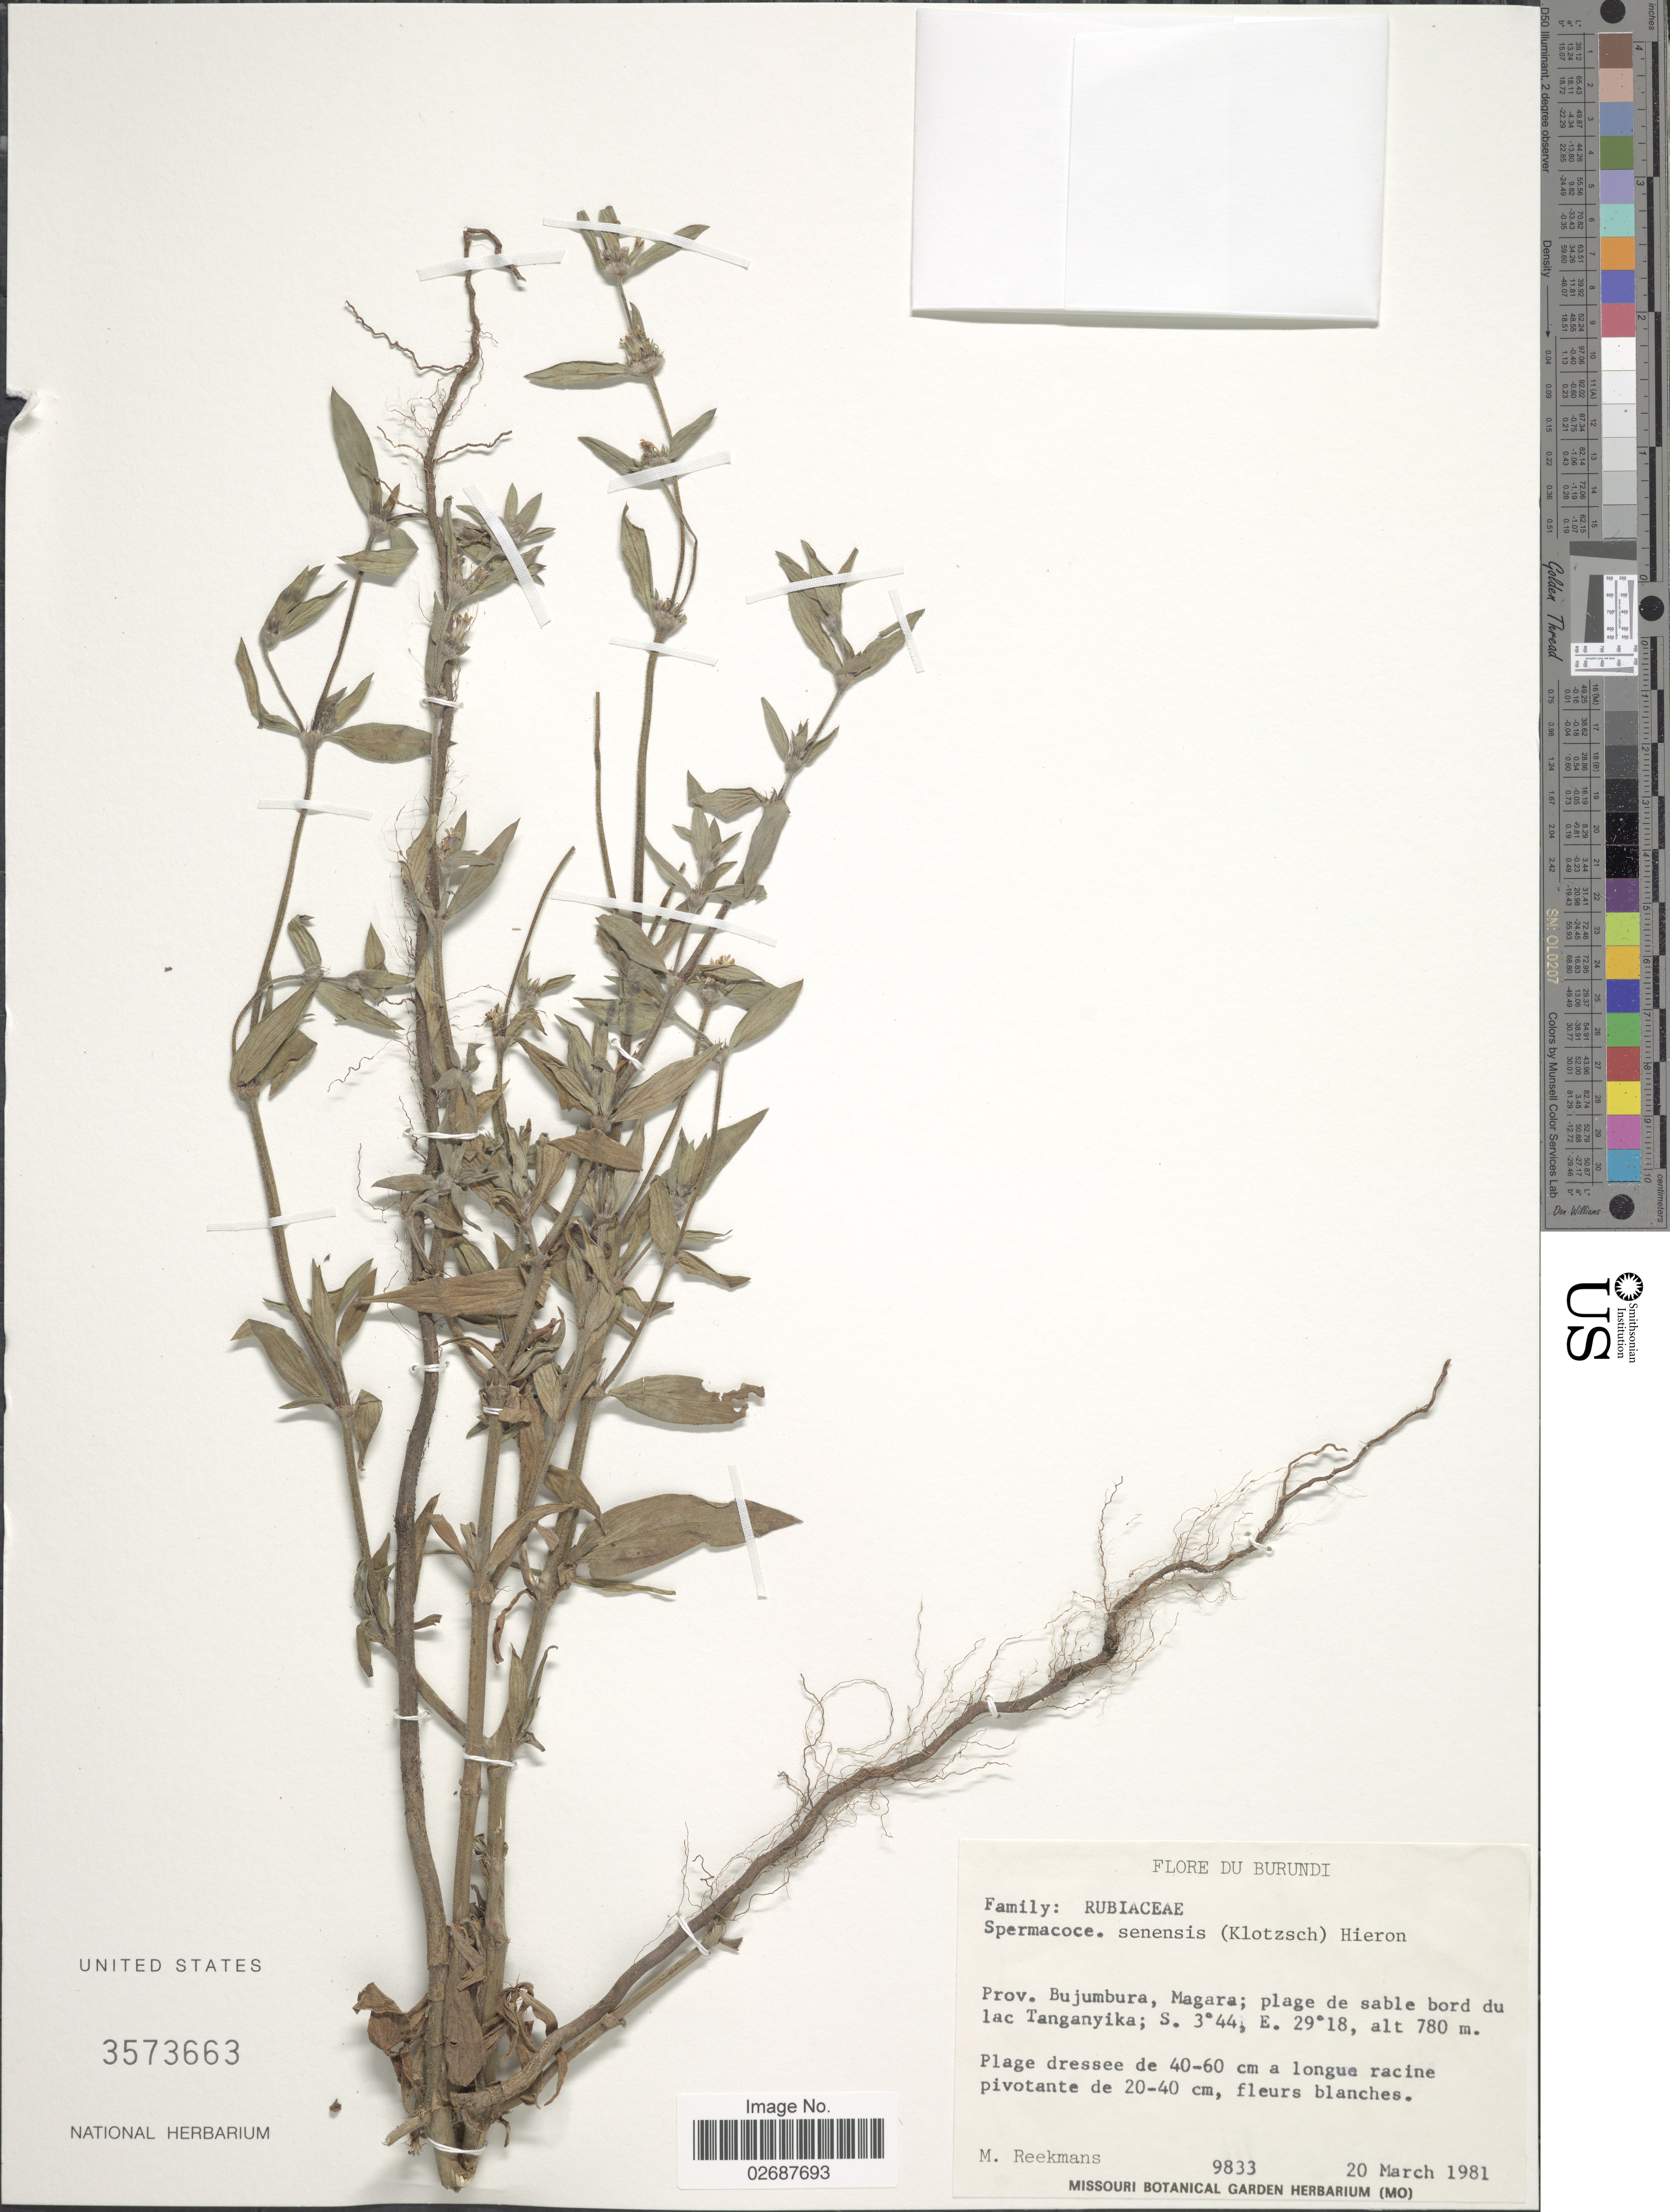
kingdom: Plantae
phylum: Tracheophyta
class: Magnoliopsida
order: Gentianales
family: Rubiaceae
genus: Borreria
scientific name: Borreria senensis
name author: (Klotzsch) K. Schum.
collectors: M. Reekmans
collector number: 9833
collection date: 1981-03-20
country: Burundi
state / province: Bujumura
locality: Prov. Bujumbura, Magara; plage de sable bord du lac Tanganyika.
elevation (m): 780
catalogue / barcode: US 3573663